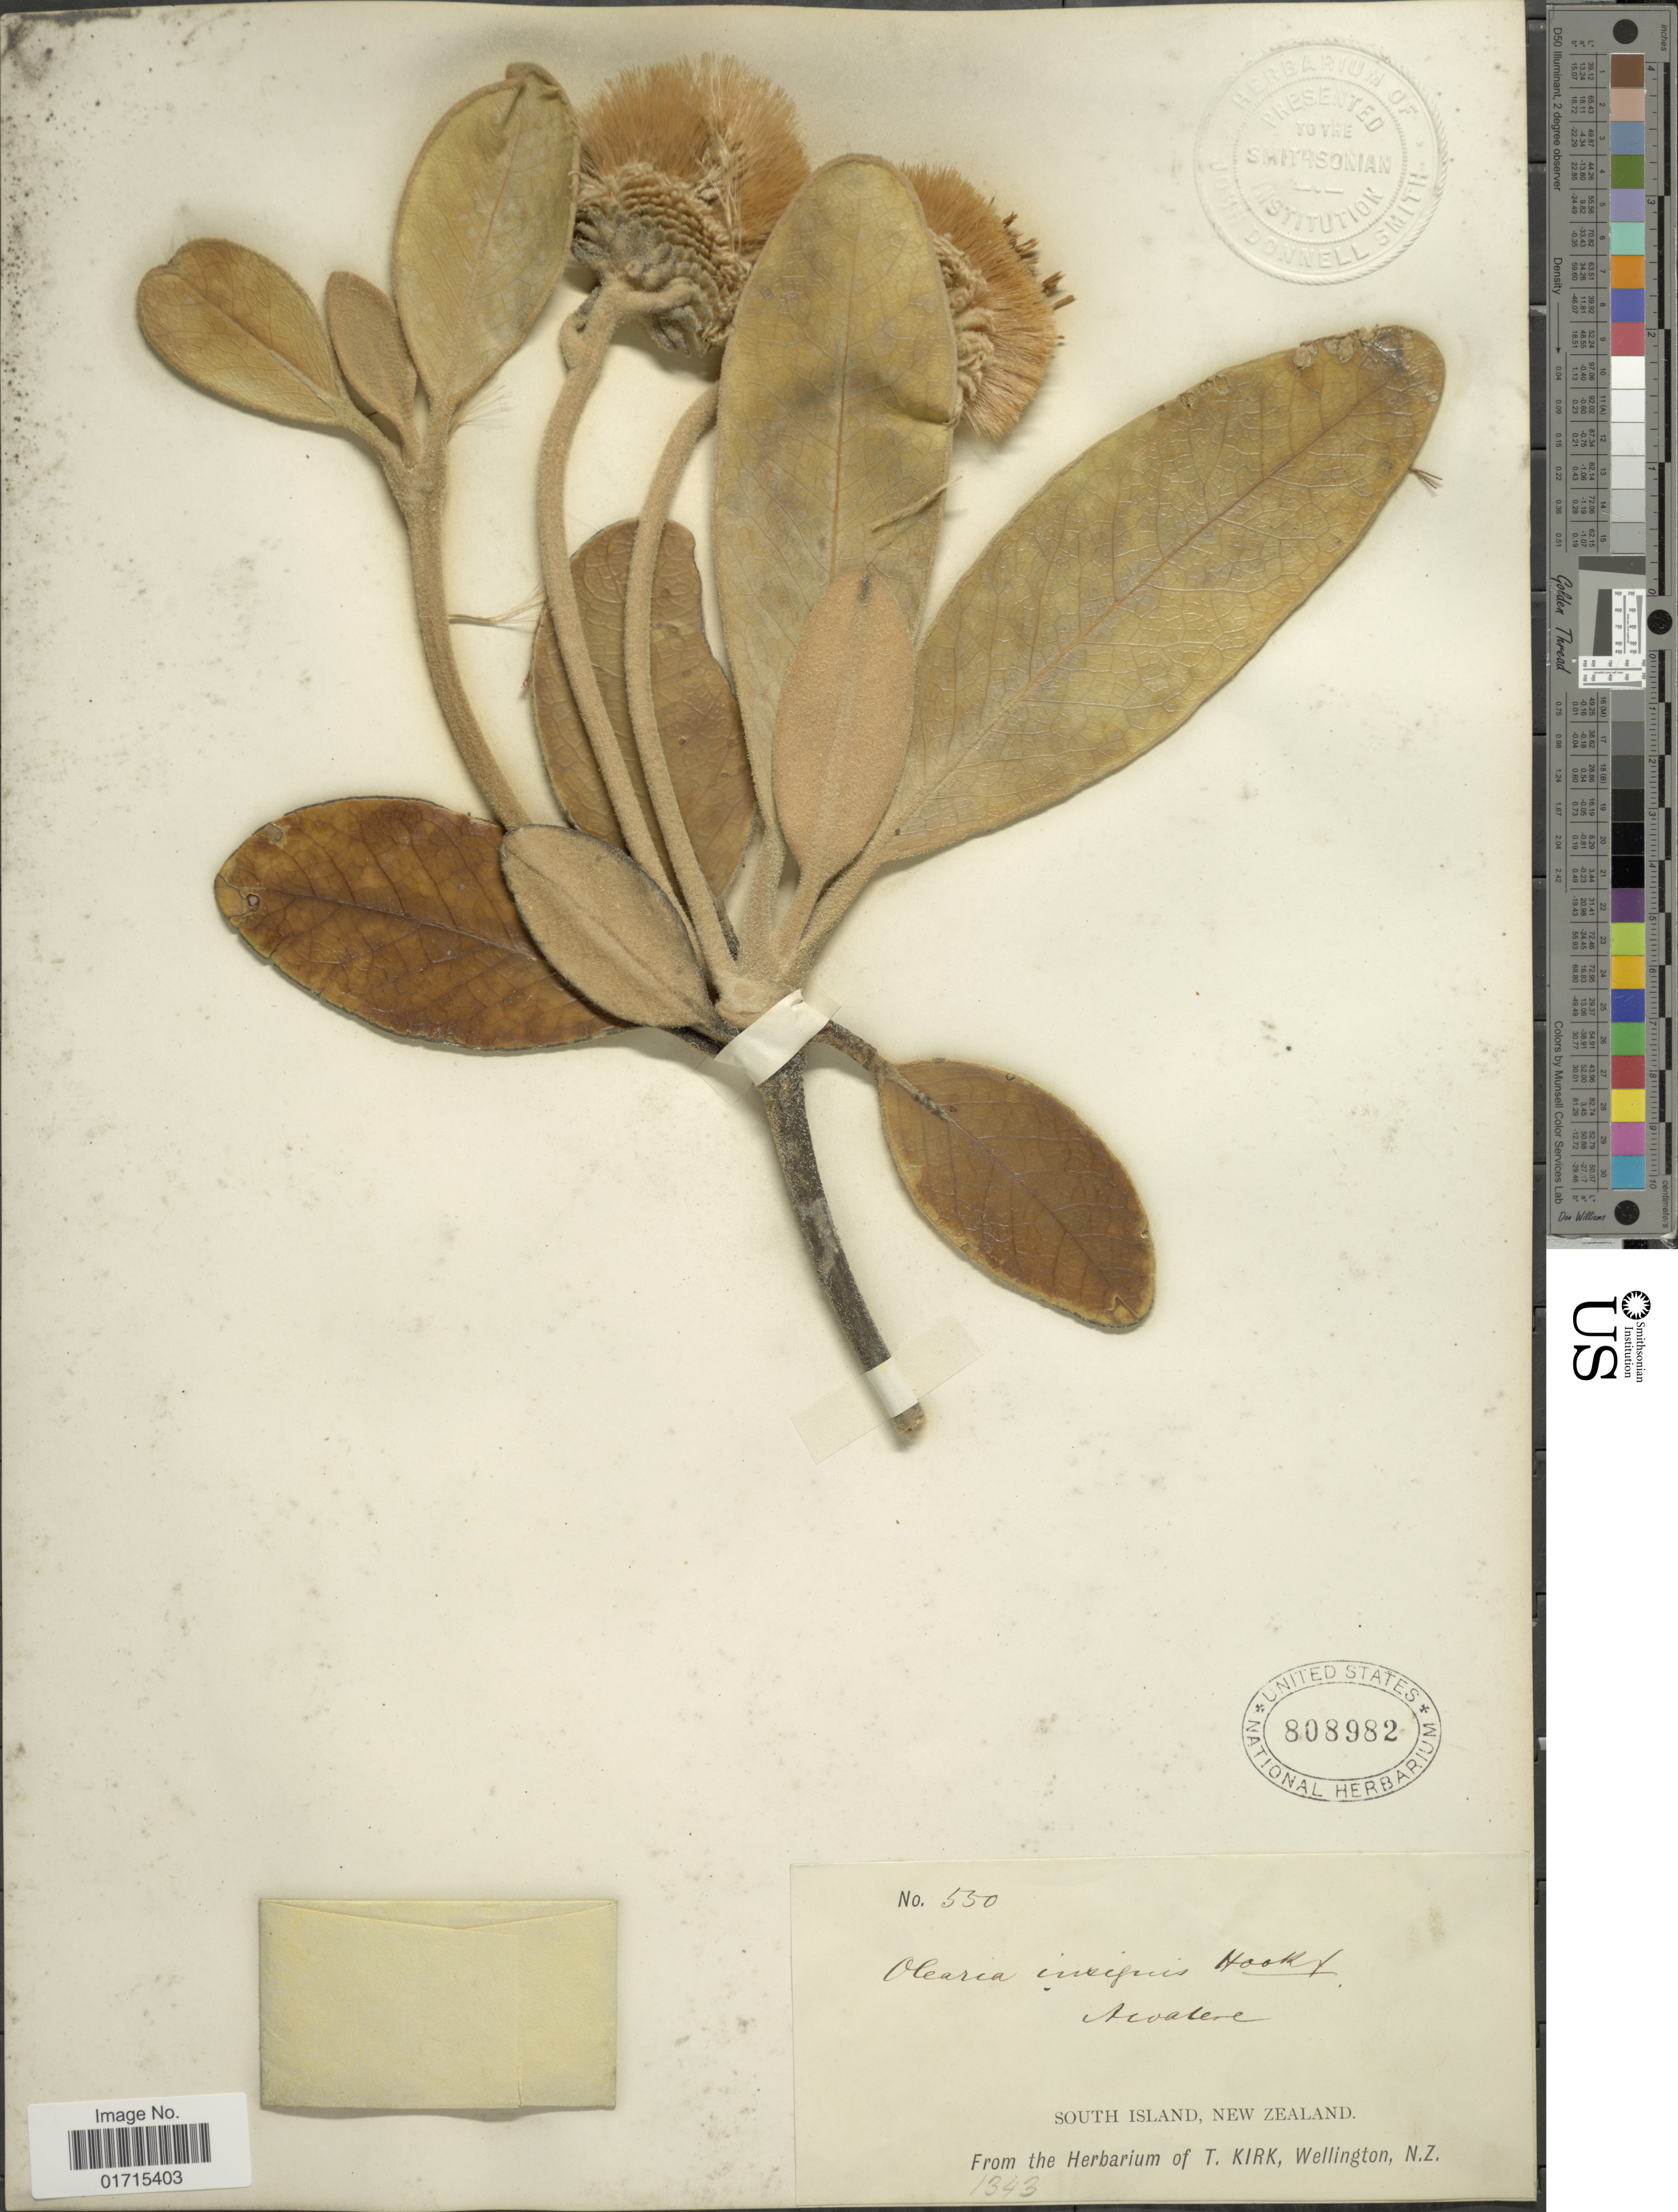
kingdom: Plantae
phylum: Tracheophyta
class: Magnoliopsida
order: Asterales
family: Asteraceae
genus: Pachystegia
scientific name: Pachystegia insigne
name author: Cheeseman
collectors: ex herb. T. Kirk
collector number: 530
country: New Zealand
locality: South Island, New Zealand. Acvalera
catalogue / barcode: US 808982